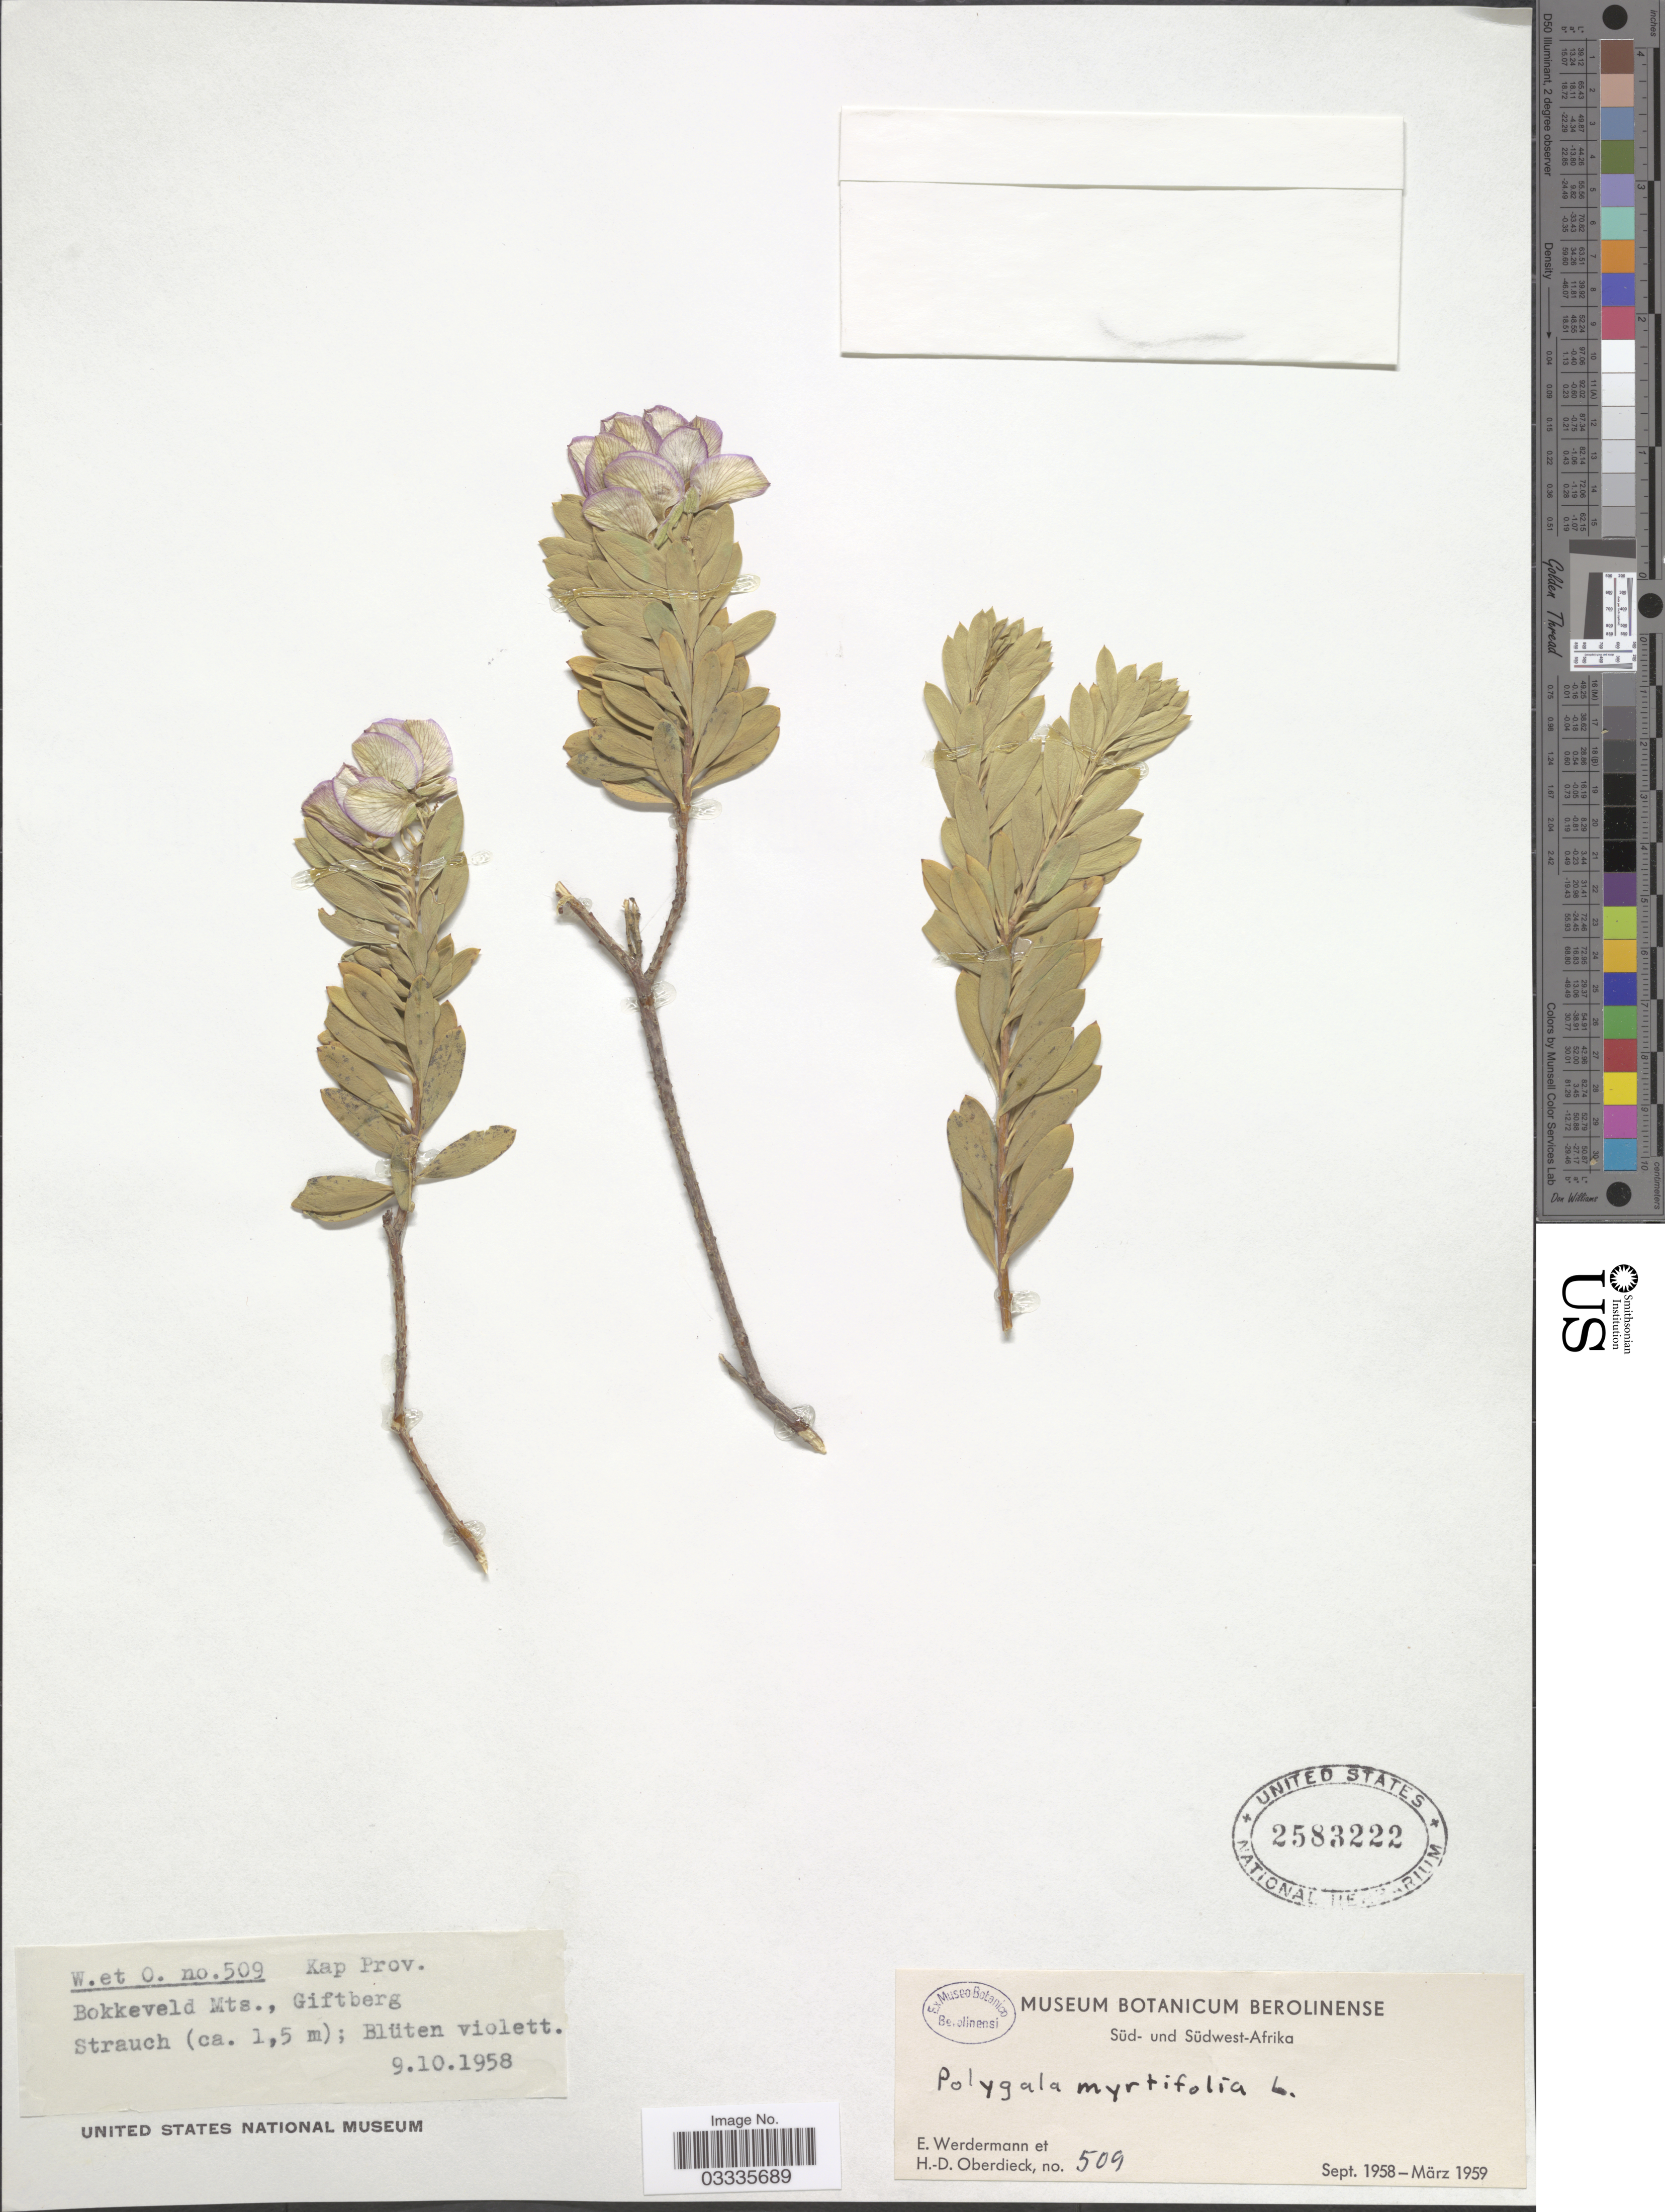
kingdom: Plantae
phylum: Tracheophyta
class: Magnoliopsida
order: Fabales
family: Polygalaceae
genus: Polygala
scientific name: Polygala myrtifolia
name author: L.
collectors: E. Werdermann & H. Oberdieck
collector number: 509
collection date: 1958-10-09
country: South Africa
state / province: Western Cape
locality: Kap Prov. Süd-Afrika. Bokkeveld Mts., Giftberg.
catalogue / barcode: US 2583222